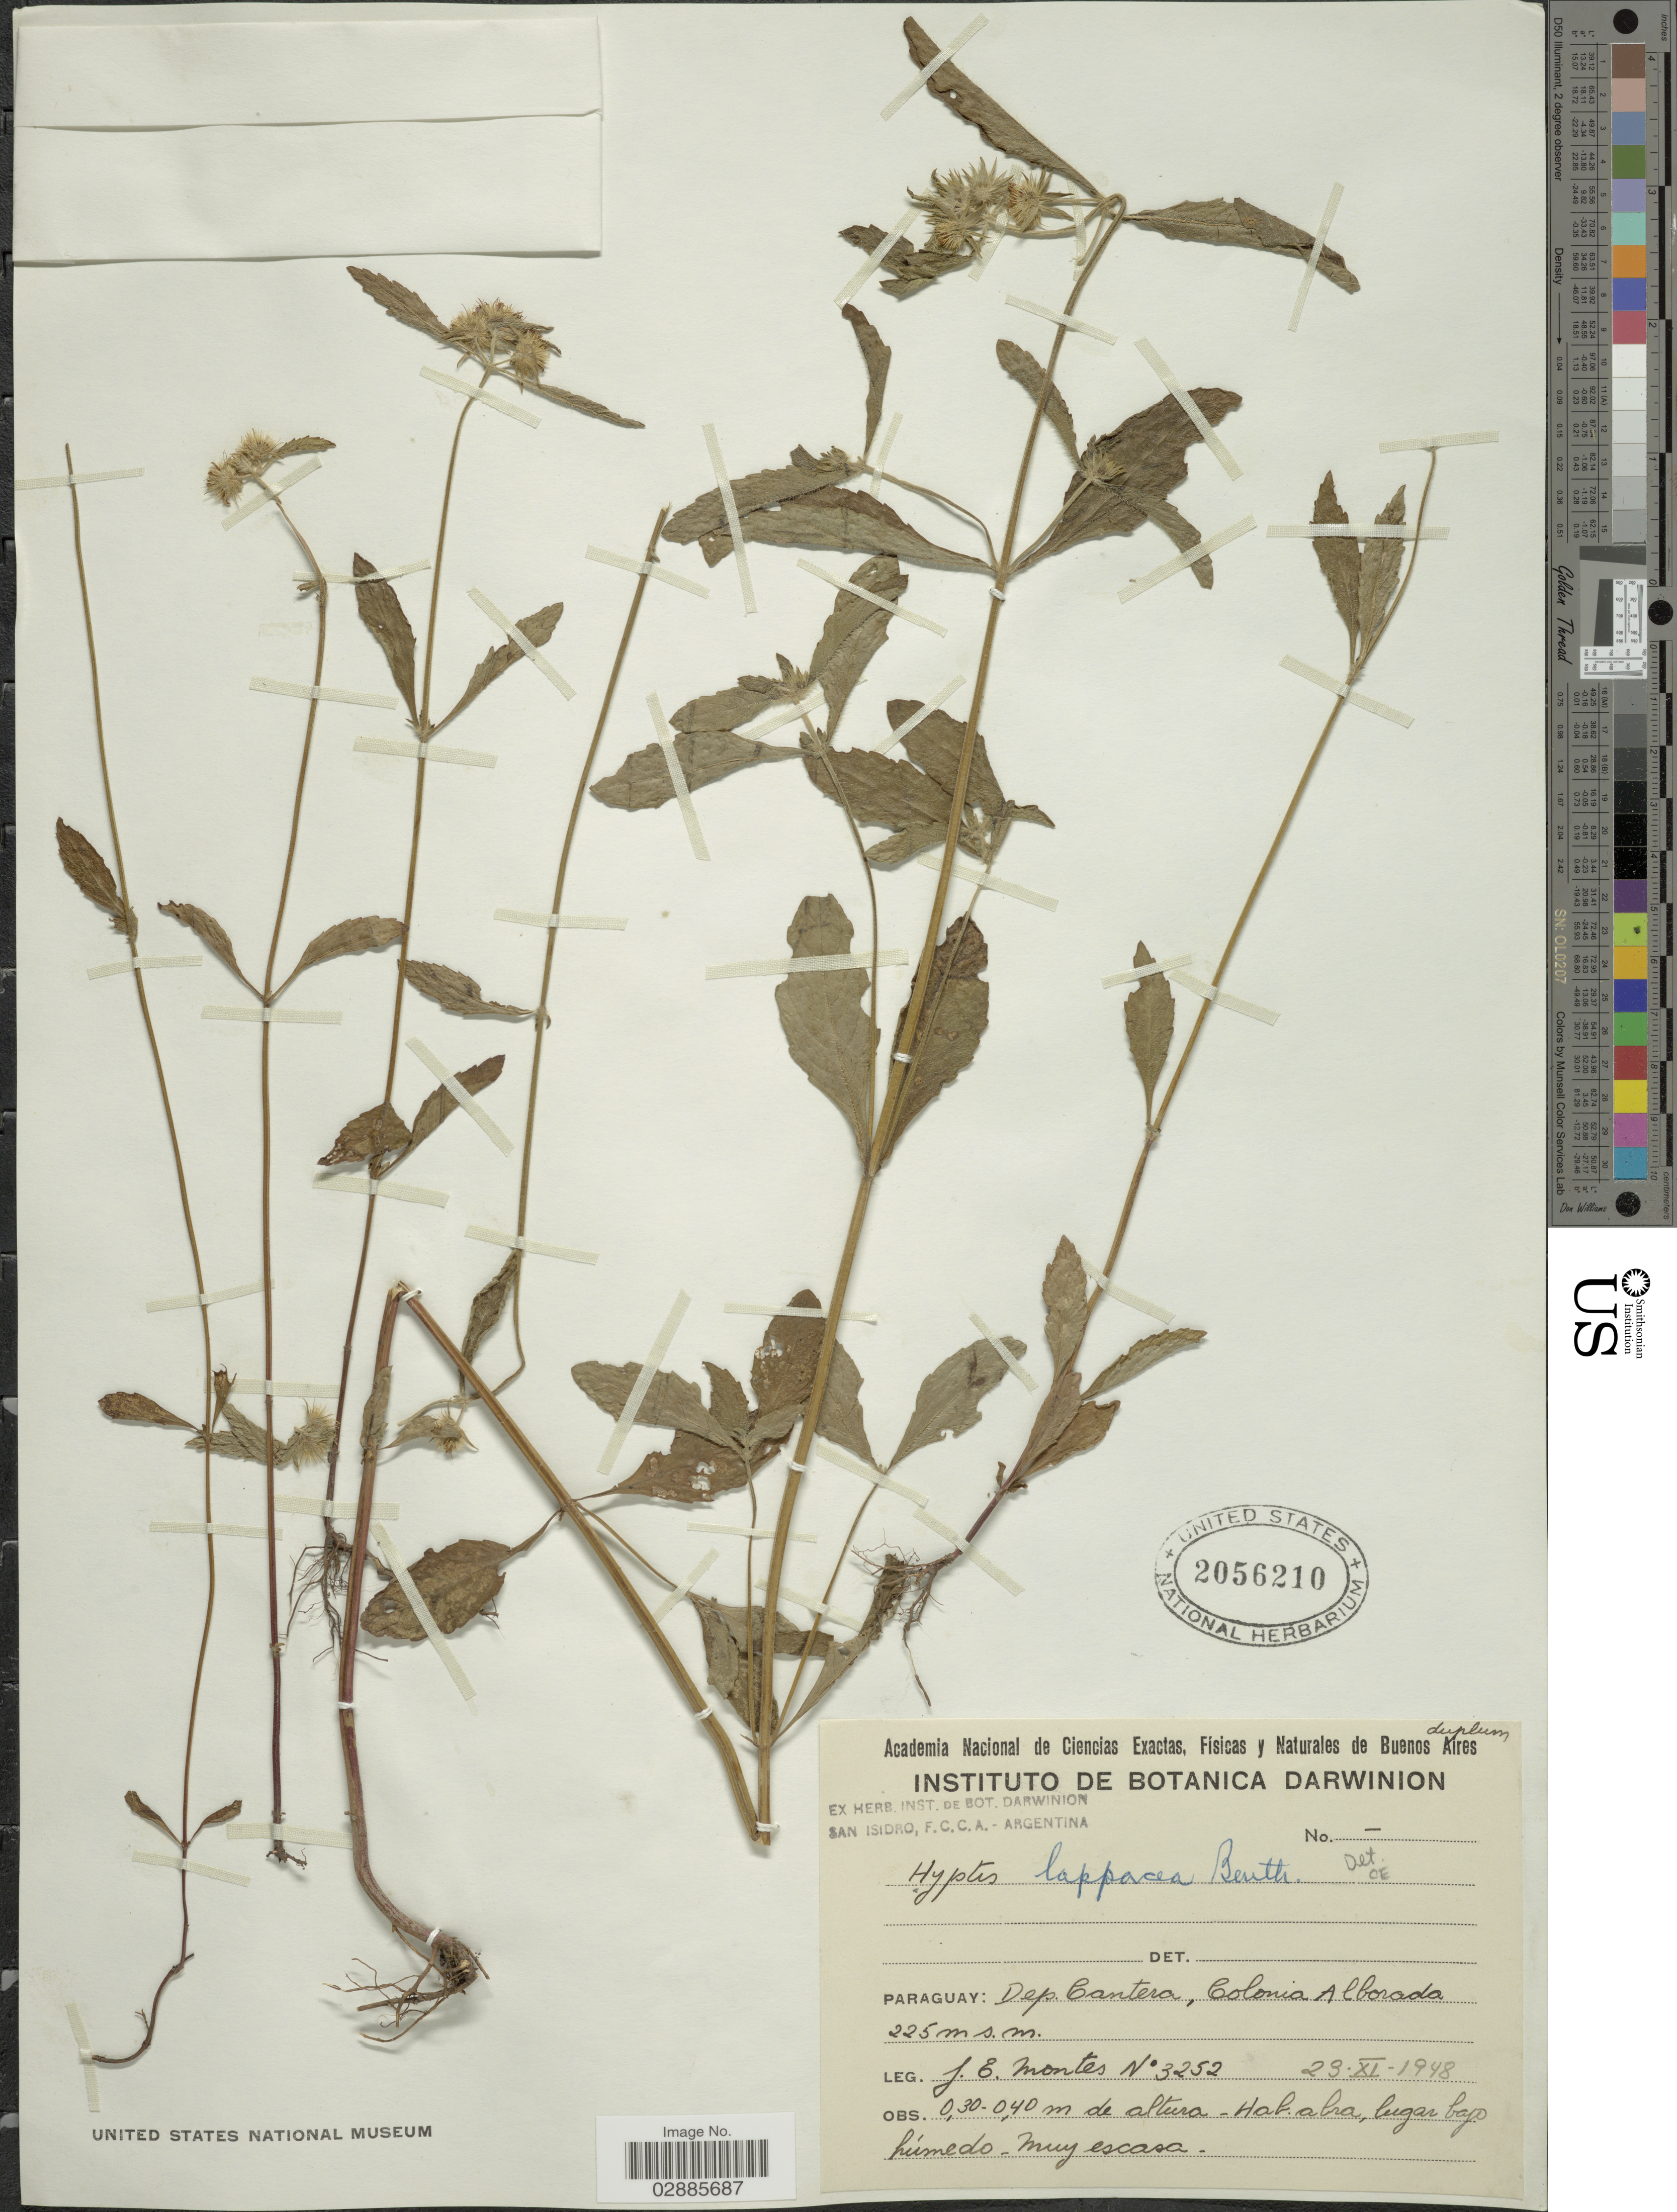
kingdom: Plantae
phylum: Tracheophyta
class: Magnoliopsida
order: Lamiales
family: Lamiaceae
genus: Hyptis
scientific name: Hyptis lappacea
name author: Benth.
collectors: J. E. Montes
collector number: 3252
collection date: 1948-11-29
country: Paraguay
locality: Dep. Cantera, Colonia Alborada.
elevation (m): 225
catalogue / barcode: US 2056210